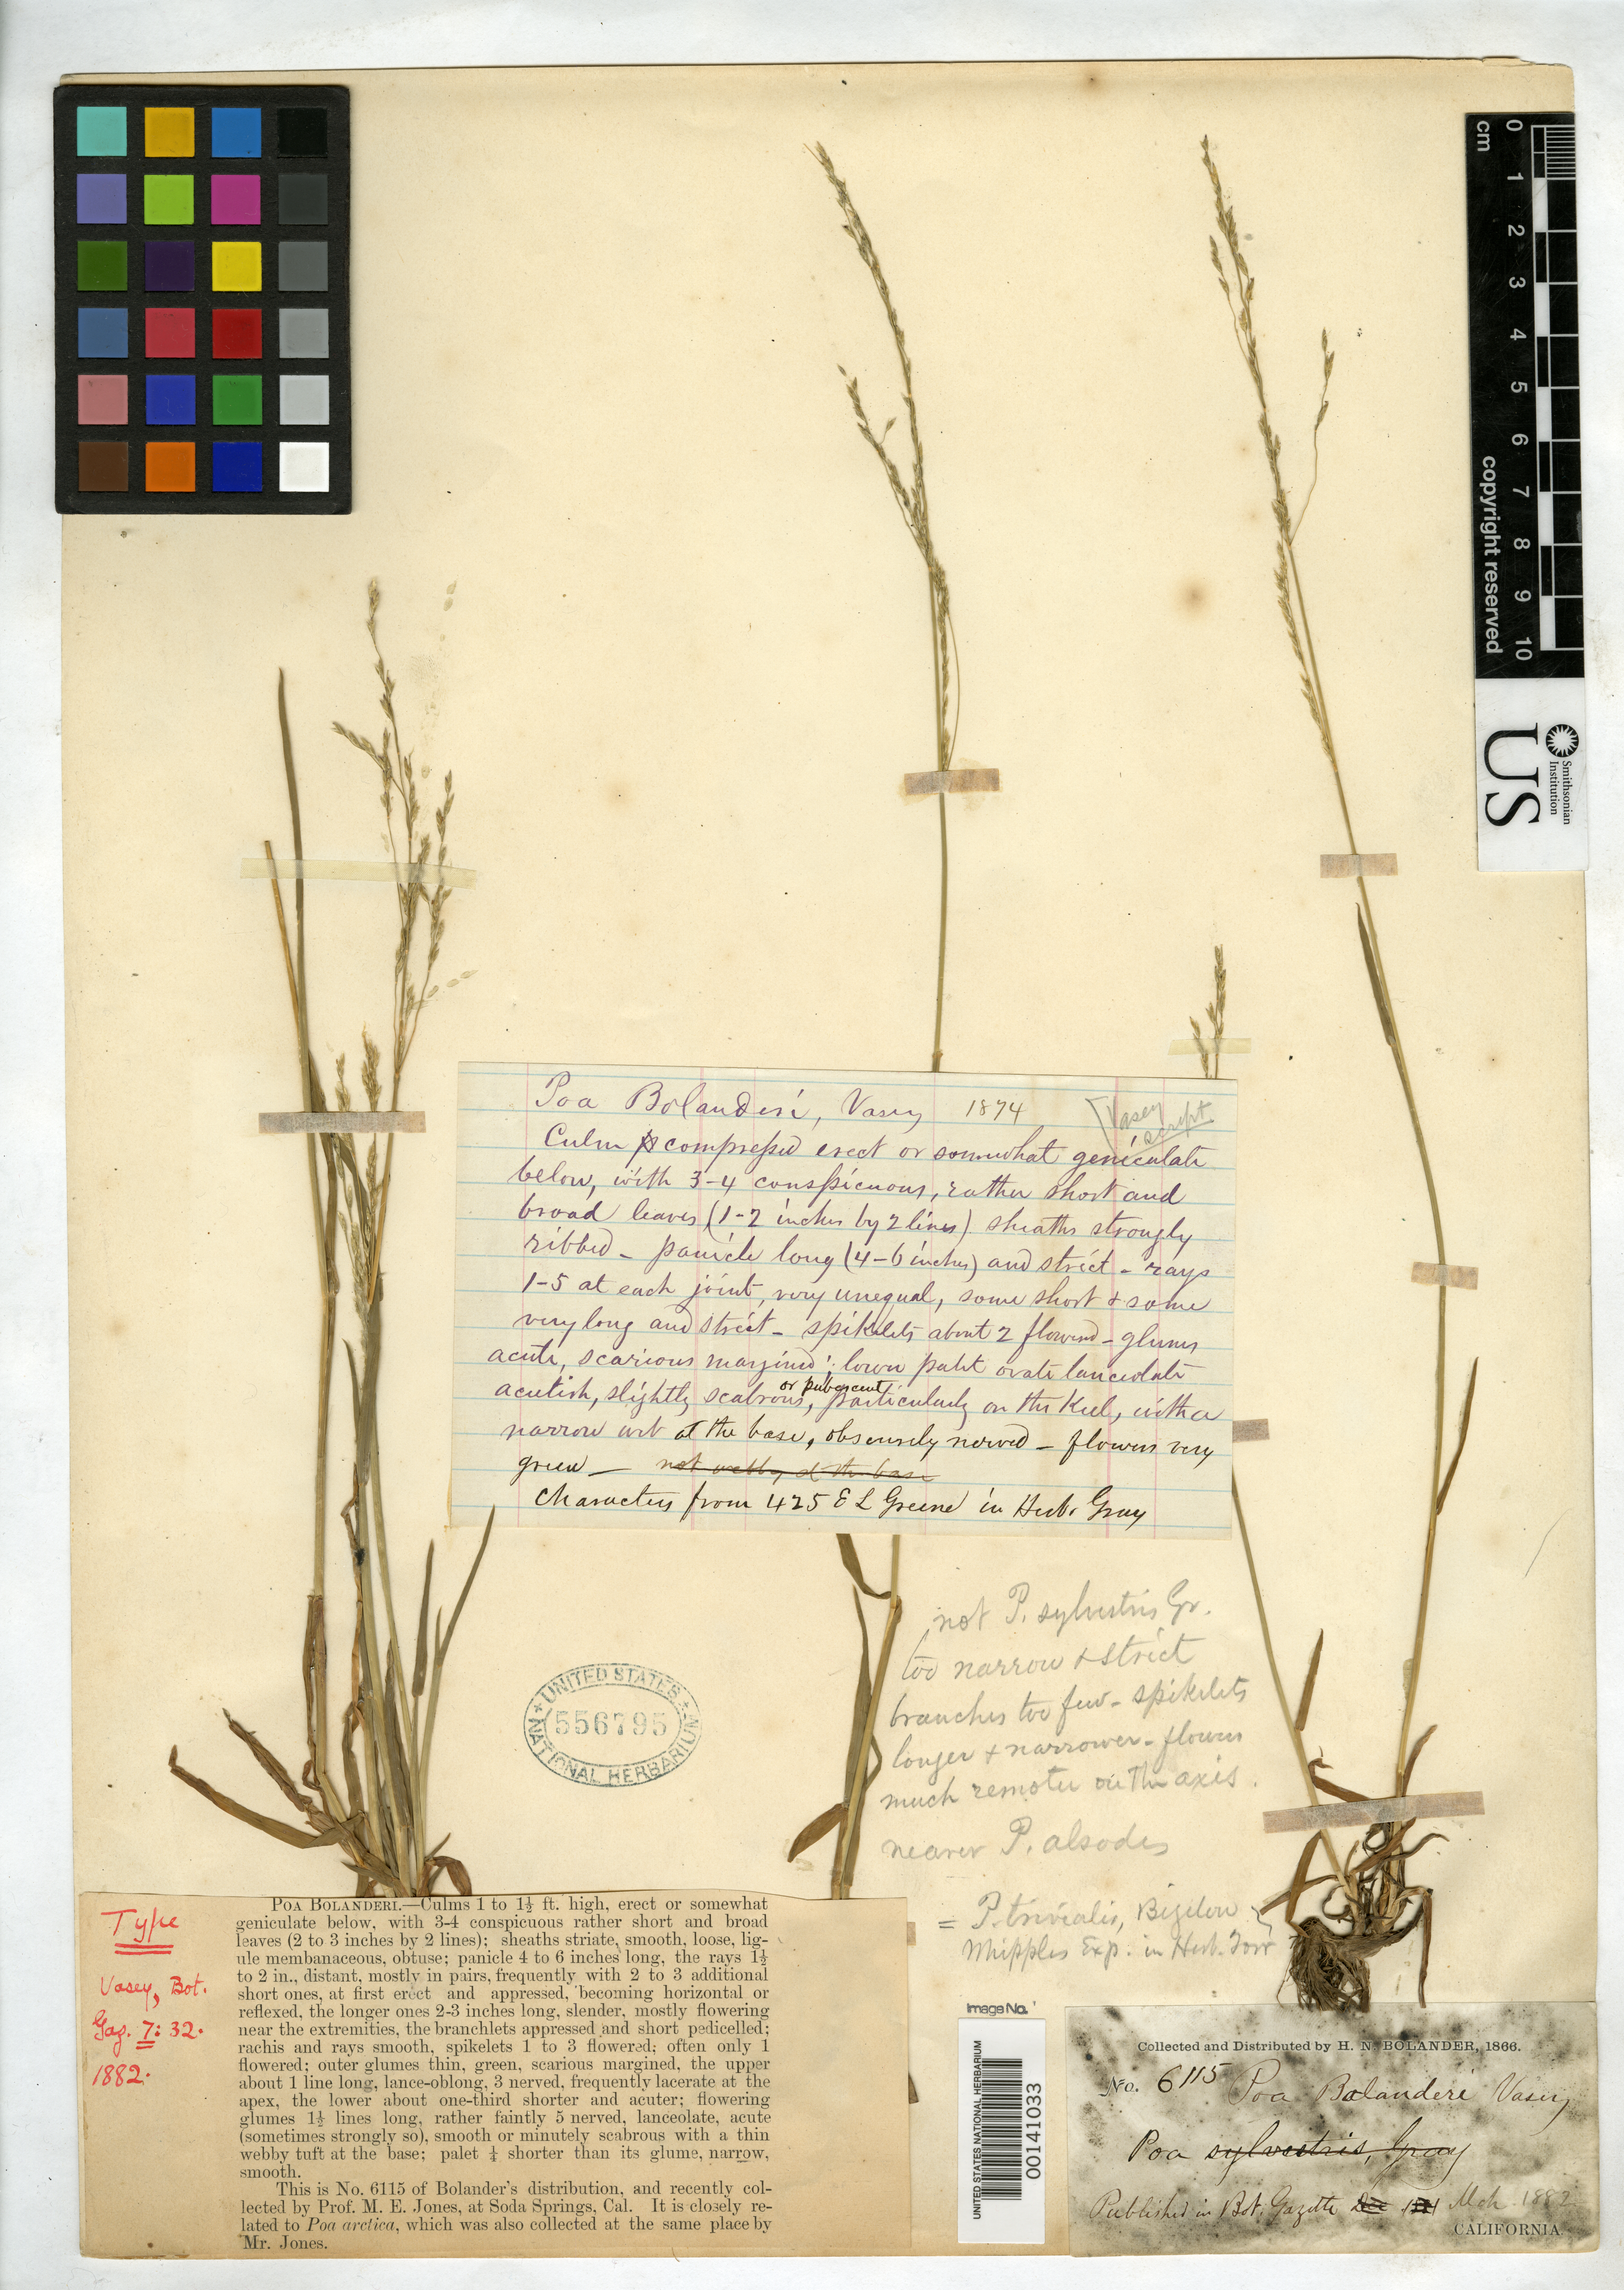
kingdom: Plantae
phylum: Tracheophyta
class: Liliopsida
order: Poales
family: Poaceae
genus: Poa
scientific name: Poa bolanderi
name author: Vasey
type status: Holotype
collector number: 6115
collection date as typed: Mar 1882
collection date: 1882-03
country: United States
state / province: California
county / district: Mariposa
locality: Yosemite Nat'l Park.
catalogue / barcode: US 556795